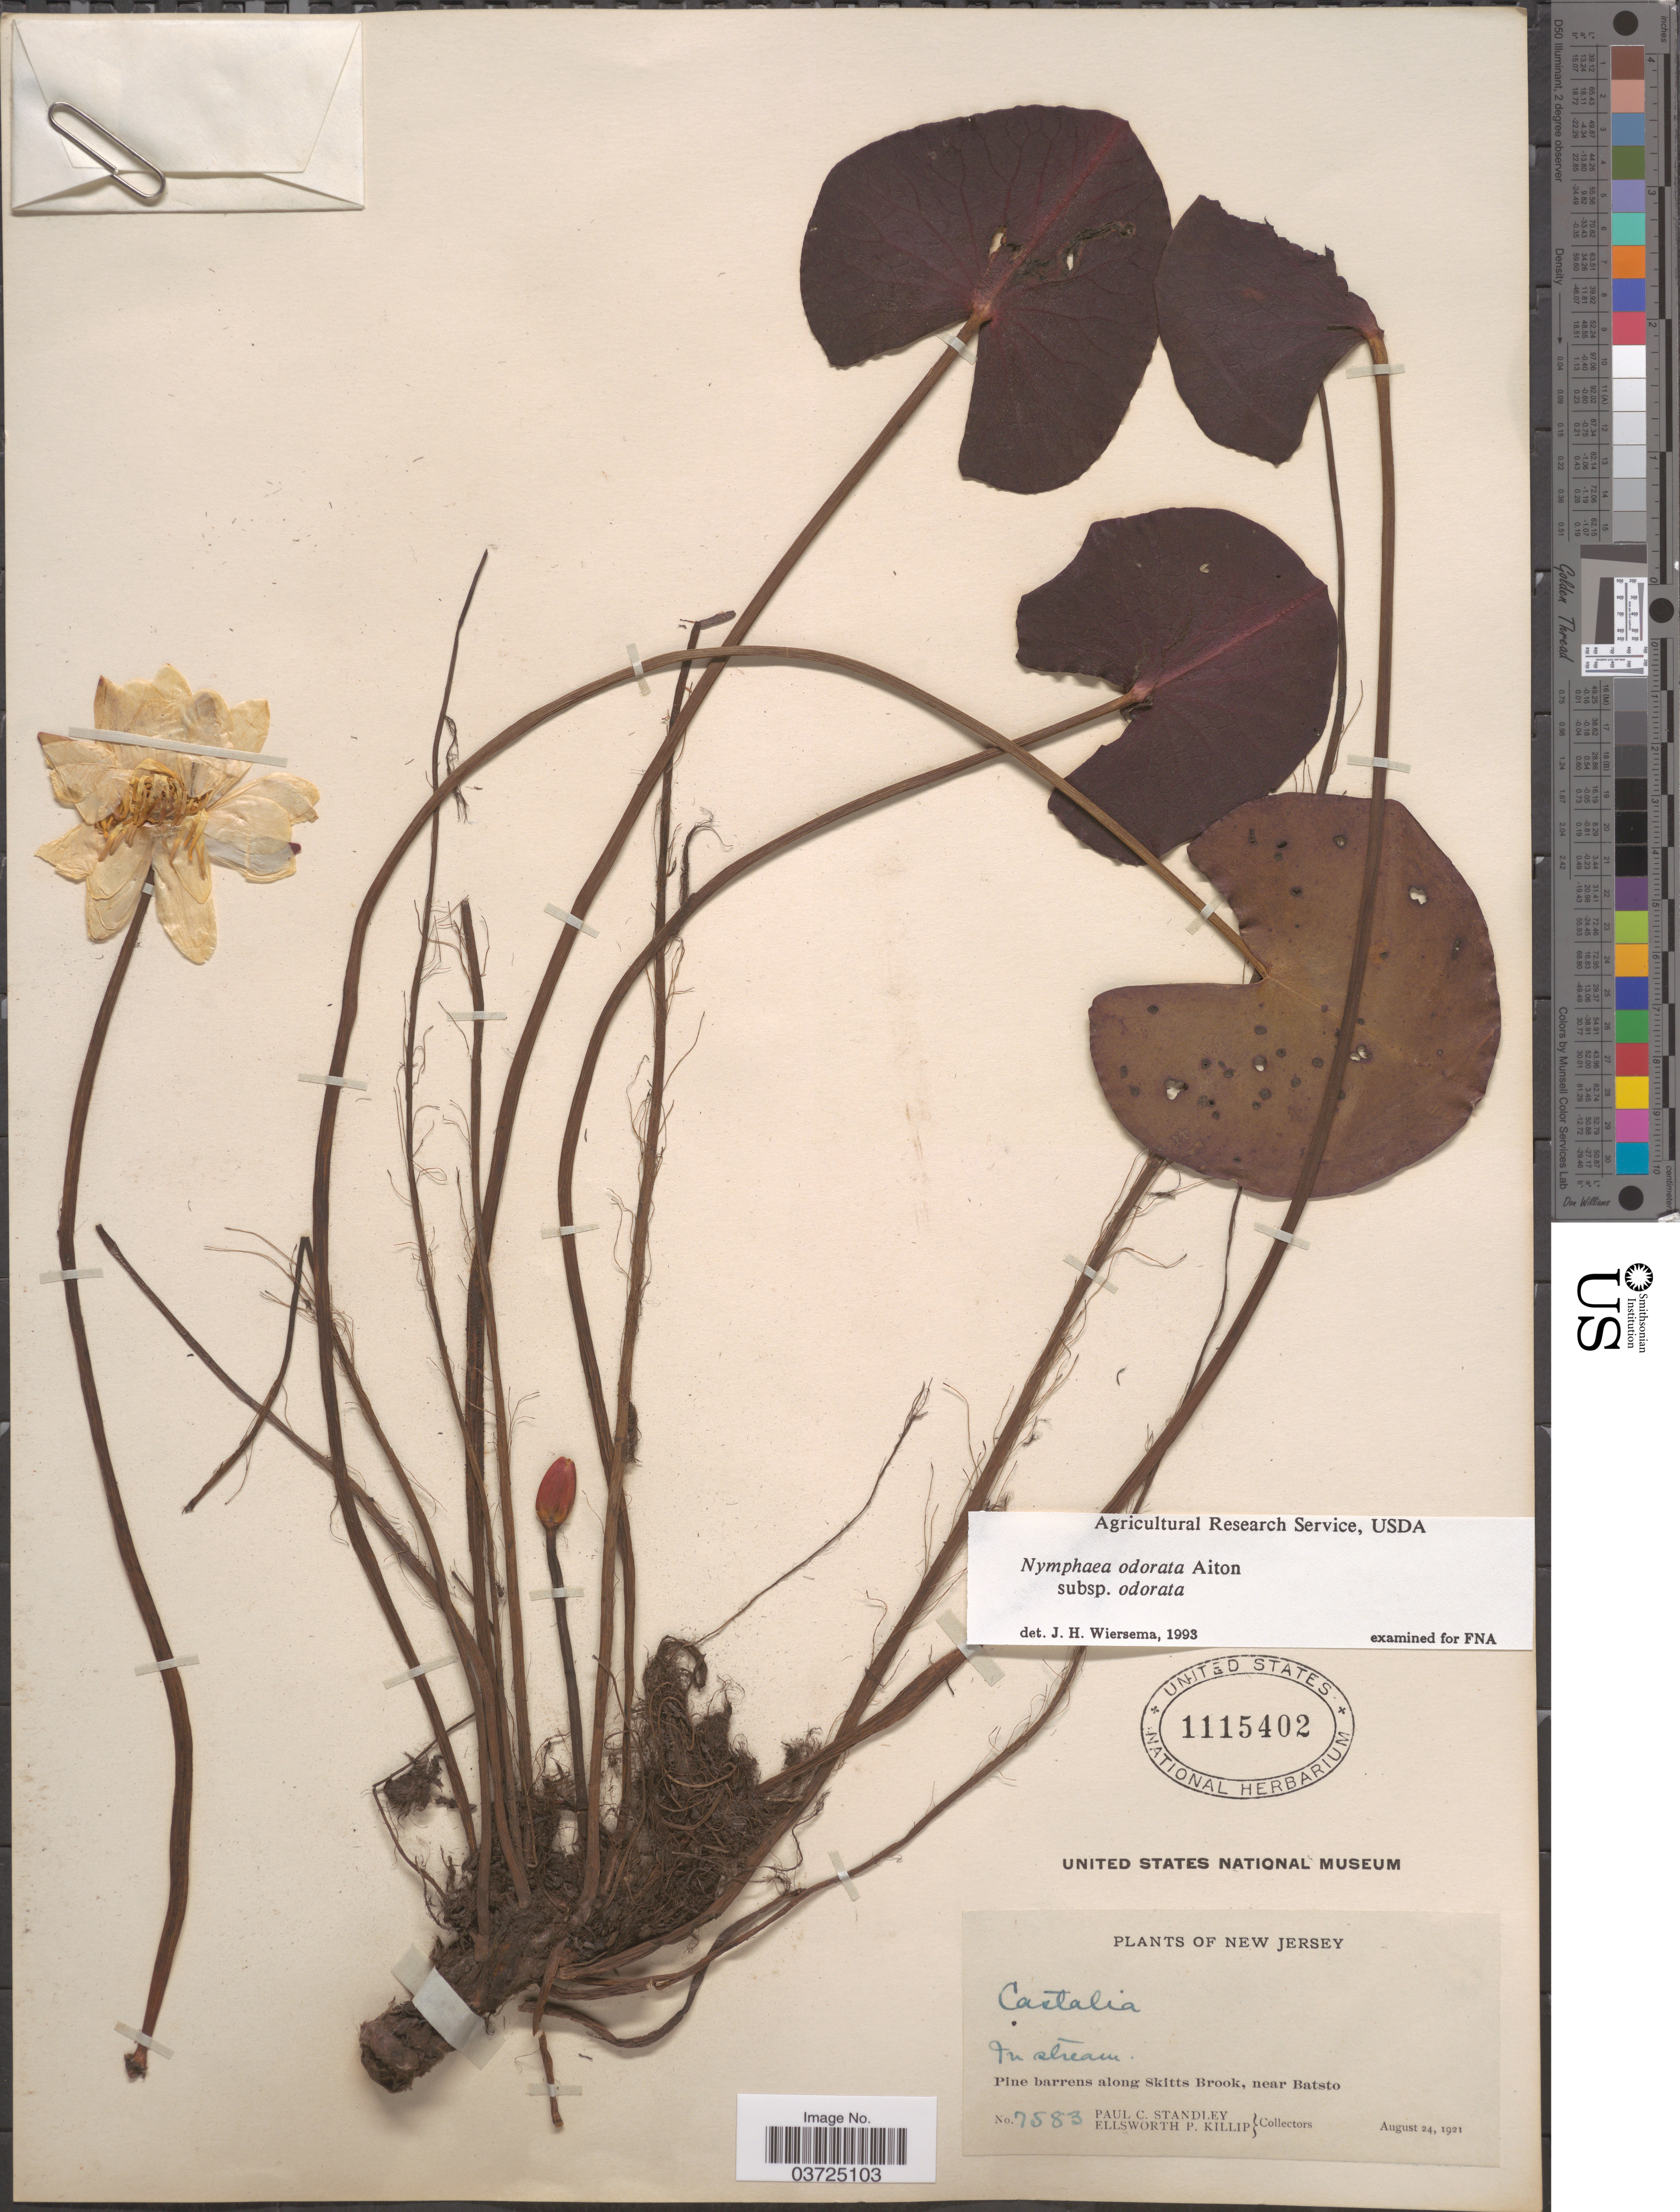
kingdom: Plantae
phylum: Tracheophyta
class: Magnoliopsida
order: Nymphaeales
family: Nymphaeaceae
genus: Nymphaea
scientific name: Nymphaea odorata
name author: Aiton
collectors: P. C. Standley & E. P. Killip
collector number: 7583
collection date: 1921-08-24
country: United States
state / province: New Jersey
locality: Pine barrens along Skitts Brook, near Batsto.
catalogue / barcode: US 1115402